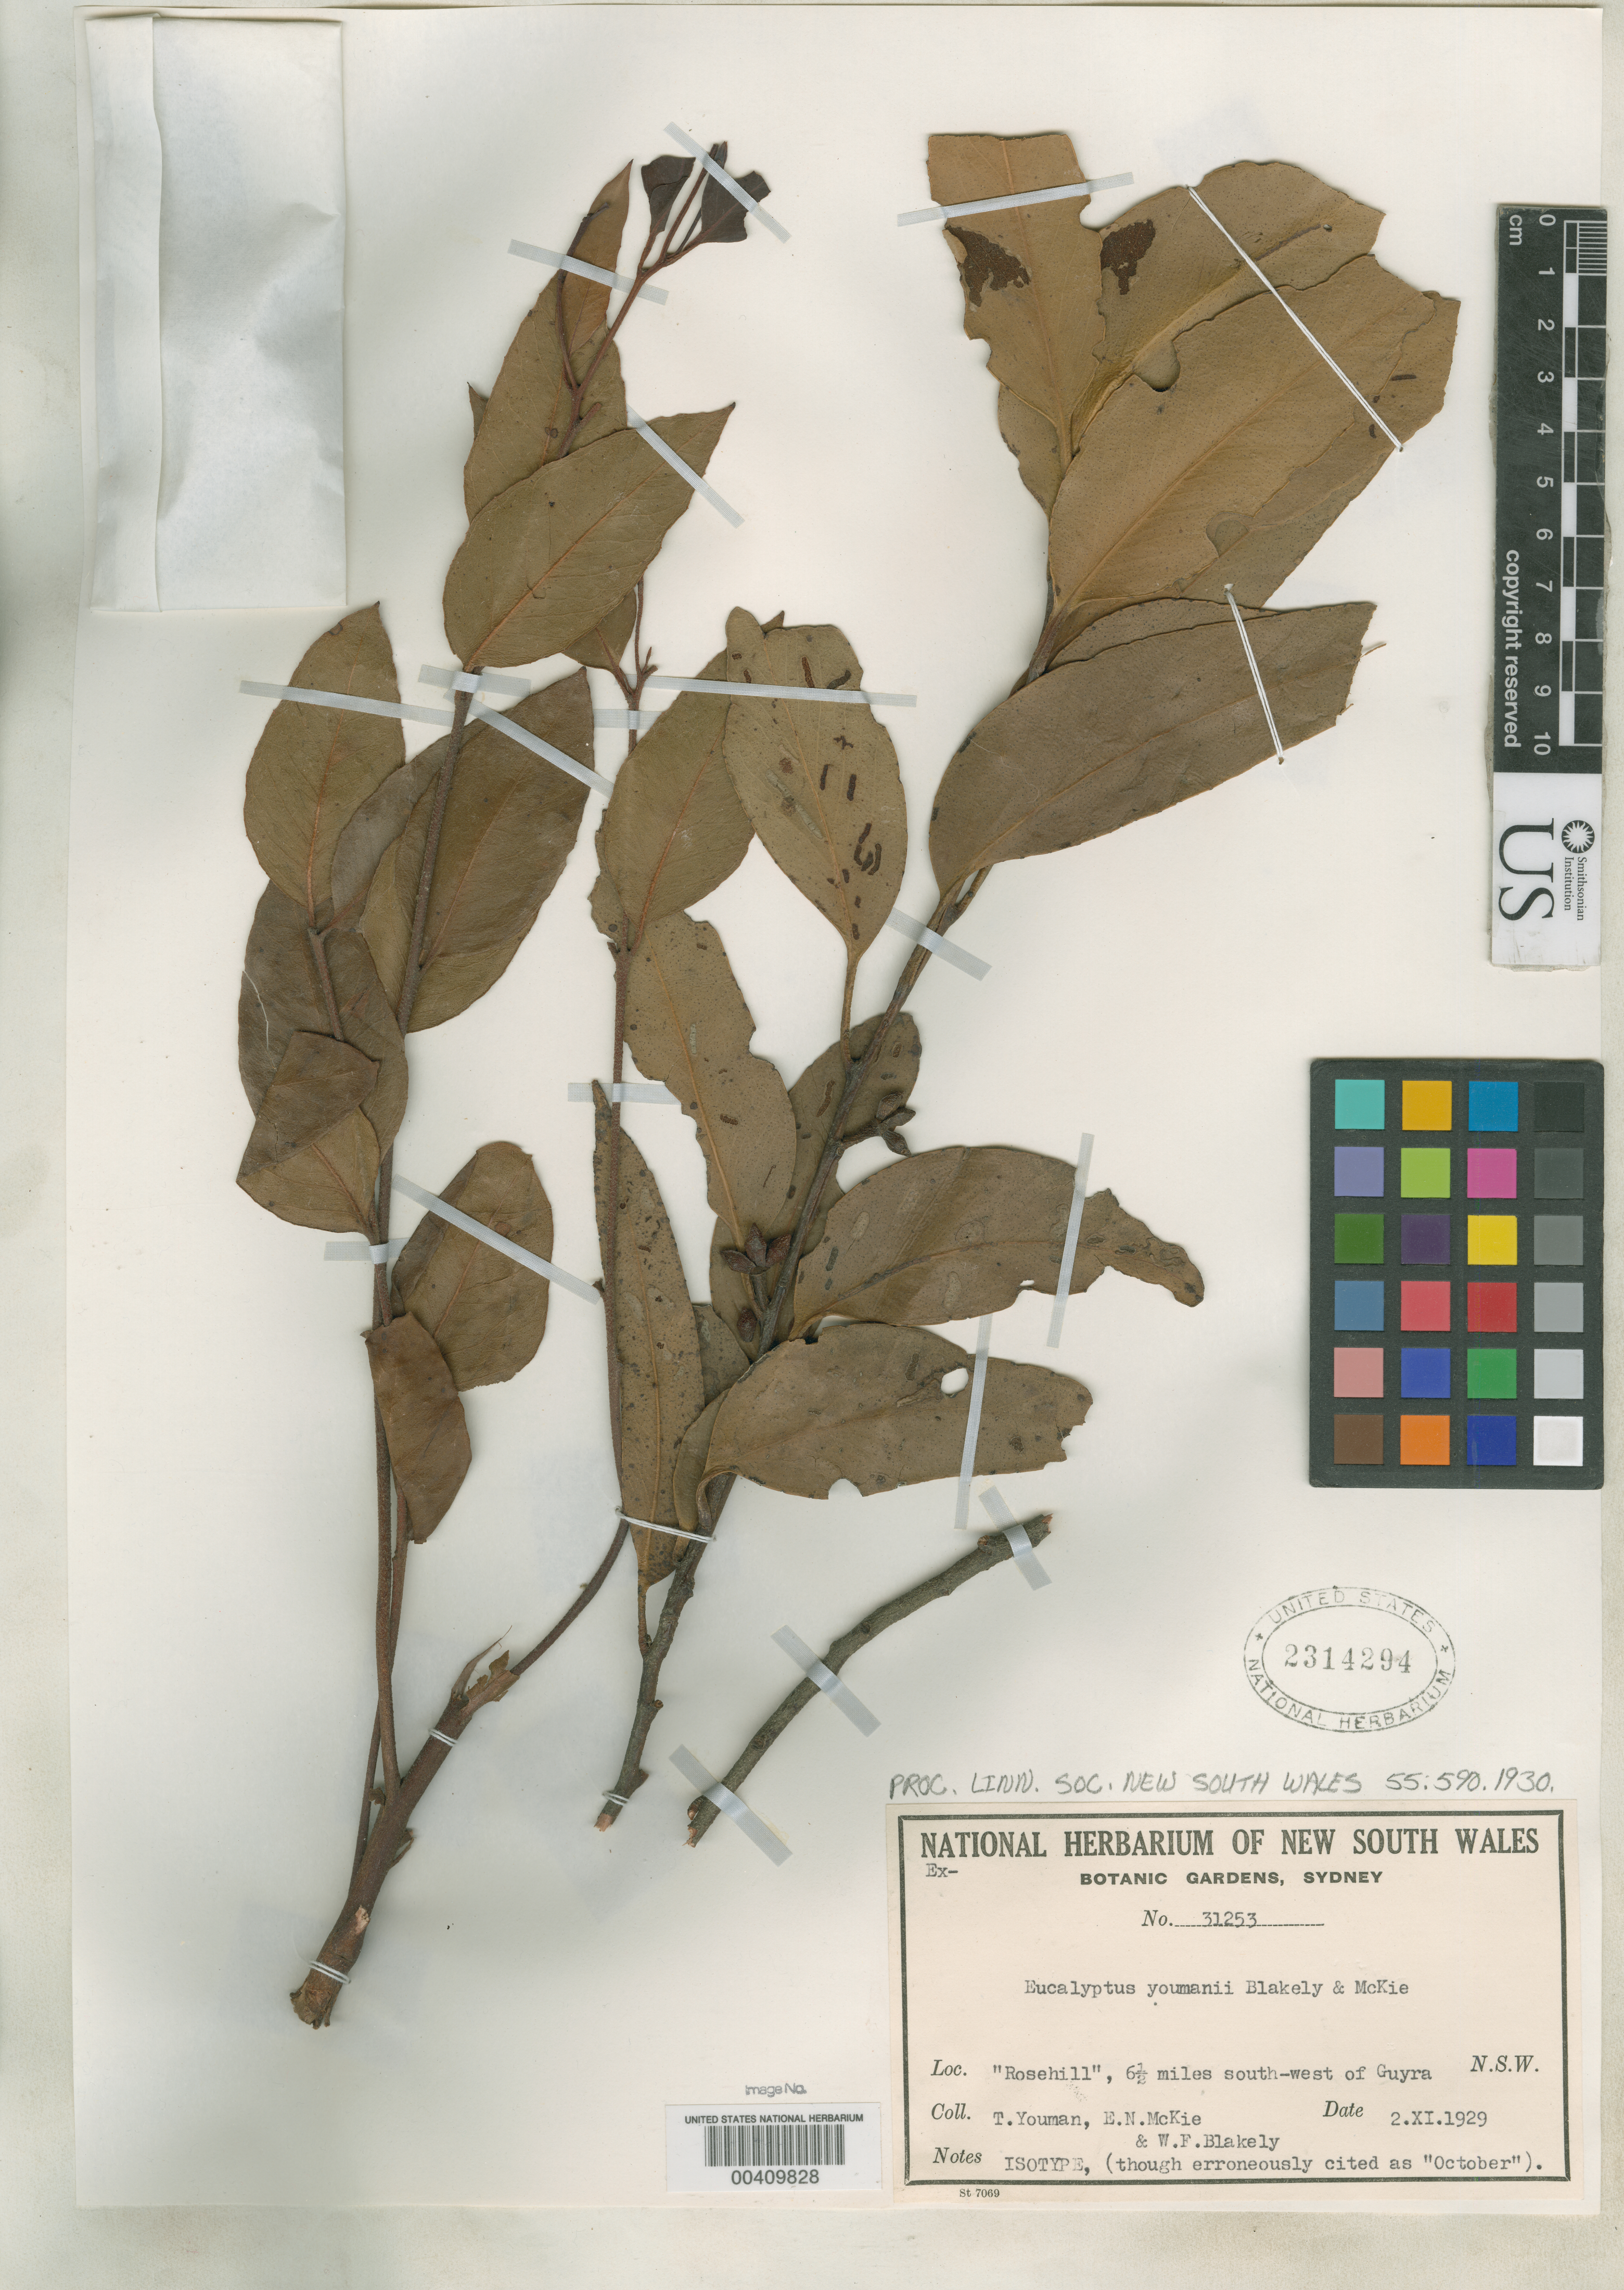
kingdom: Plantae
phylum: Tracheophyta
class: Magnoliopsida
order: Myrtales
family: Myrtaceae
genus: Eucalyptus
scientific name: Eucalyptus youmanii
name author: Blakely & McKie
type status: Isotype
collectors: T. Youman, E. McKie & W. Blakely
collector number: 31253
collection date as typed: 02 Nov 1929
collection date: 1929-11-02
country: Australia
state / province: New South Wales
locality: Rosehill, 6.5 mi SW of Guyra.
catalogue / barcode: US 2314294